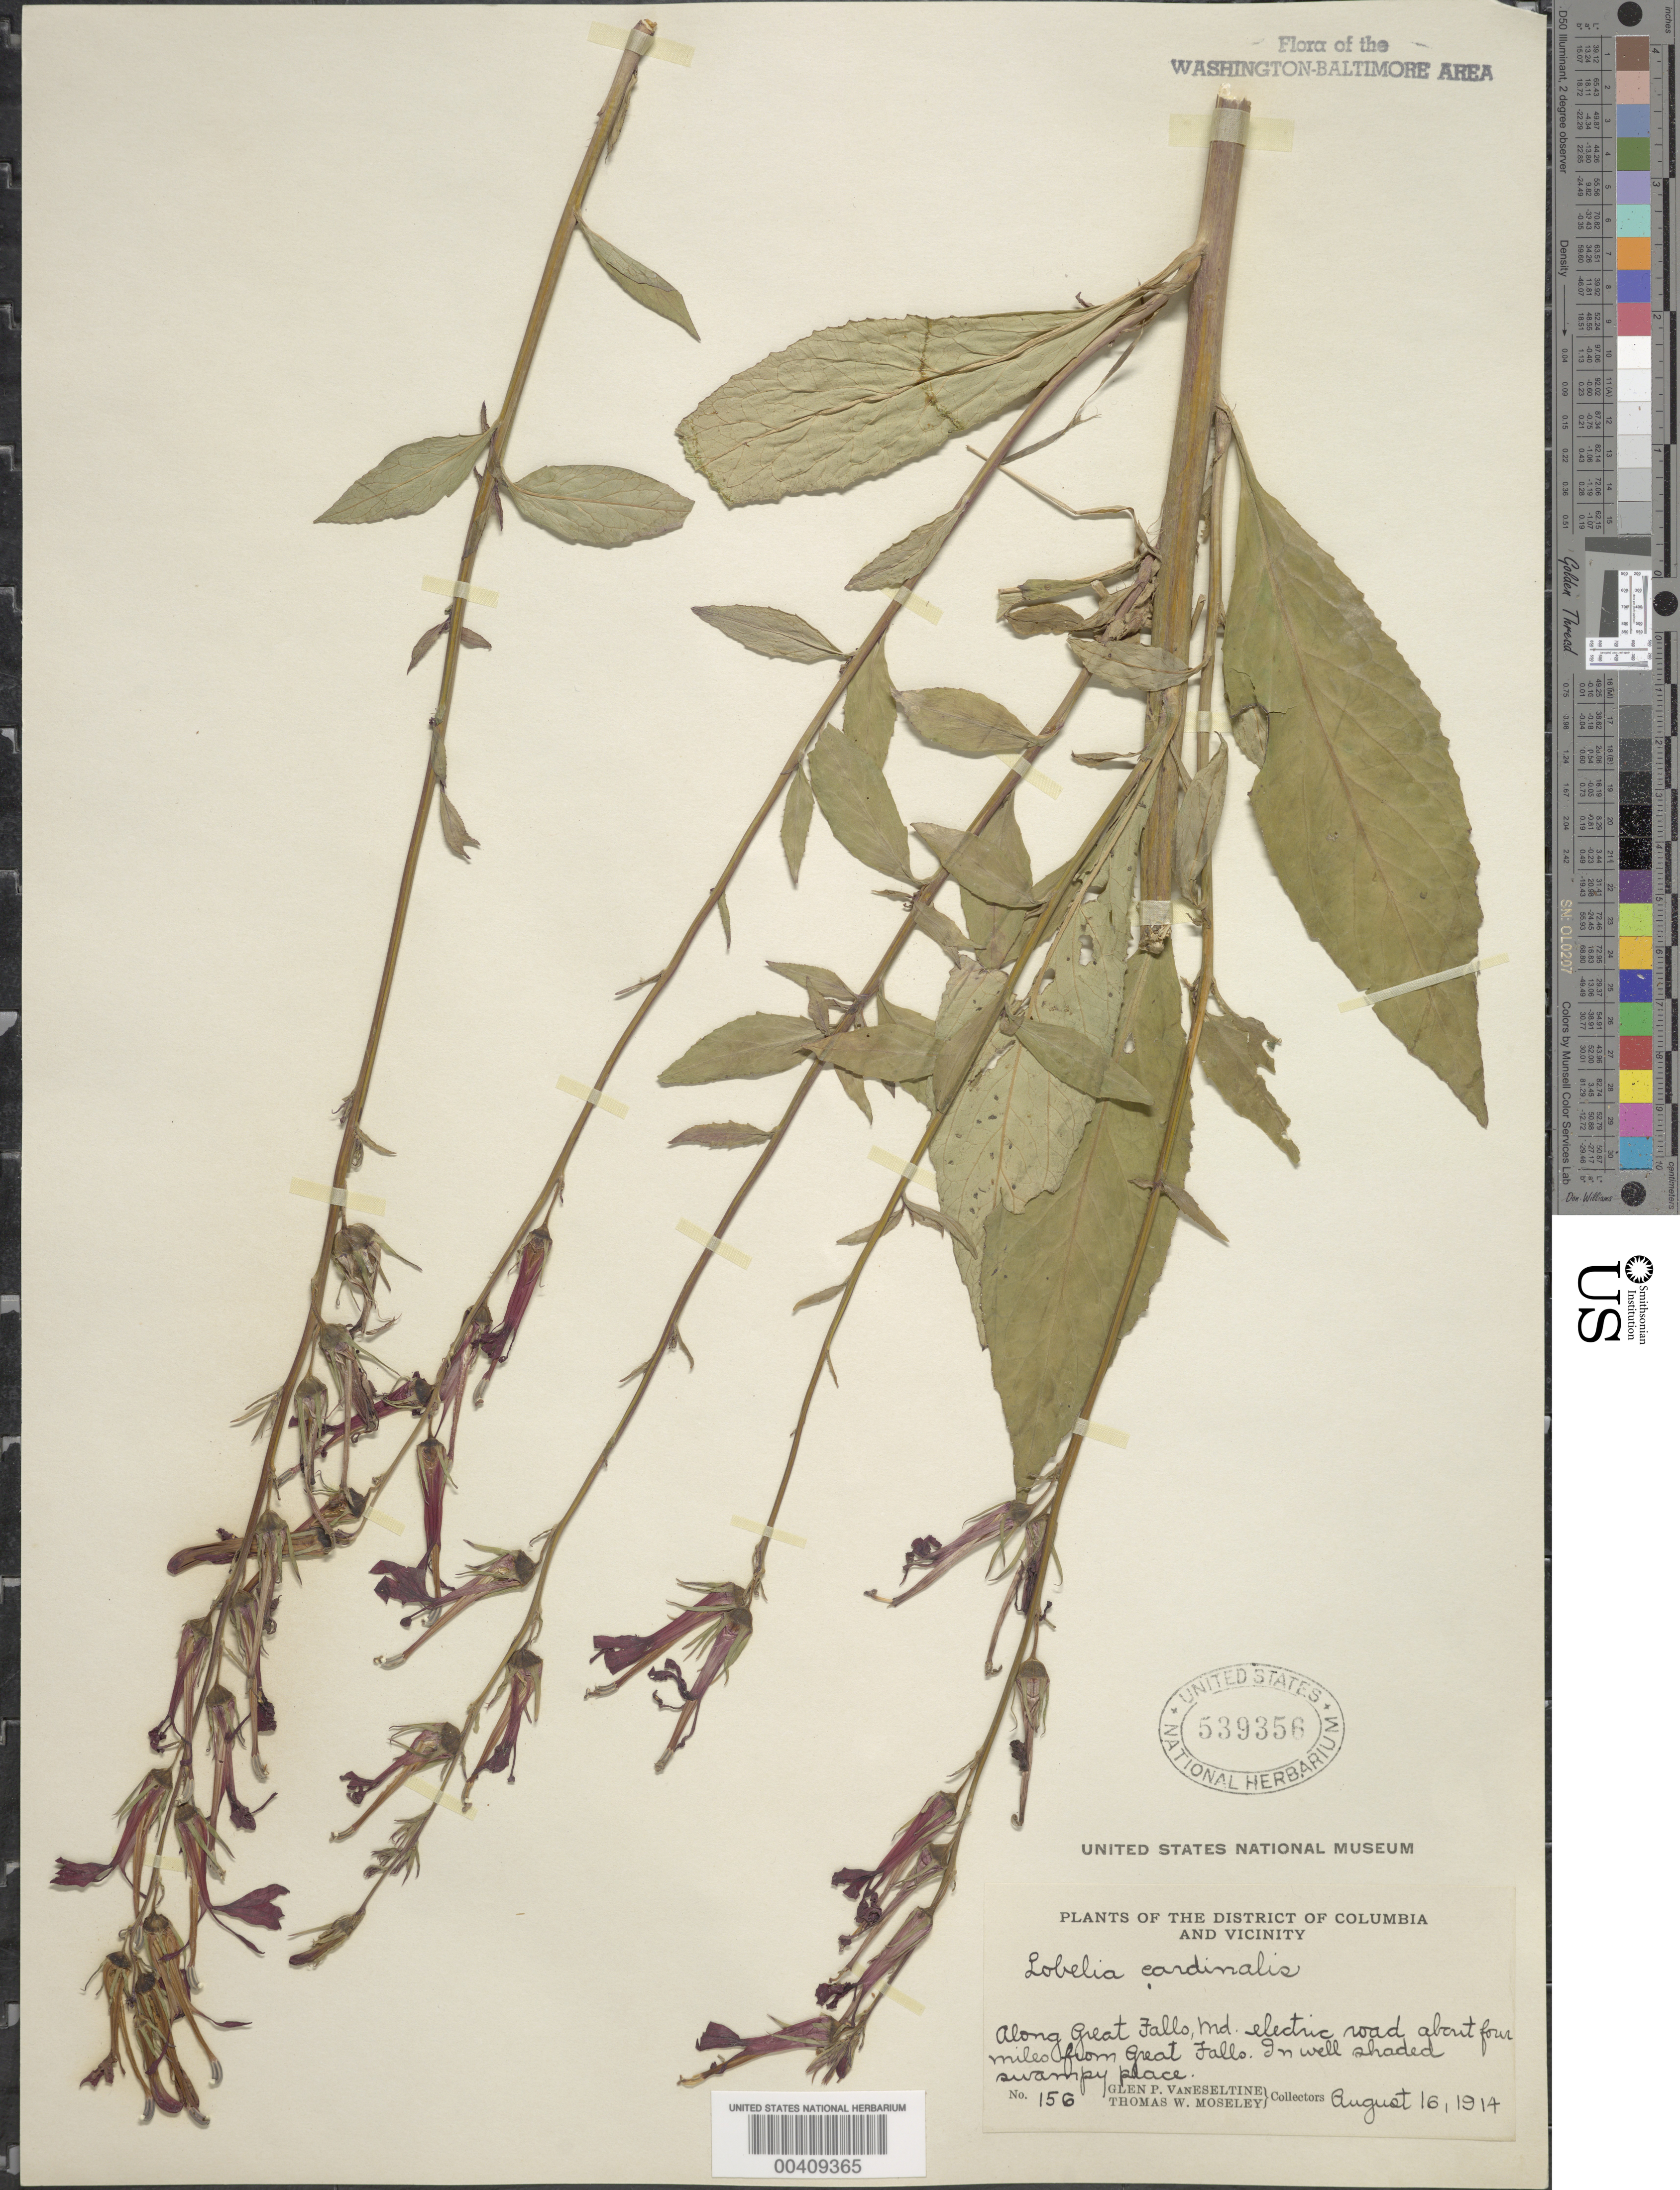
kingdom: Plantae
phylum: Tracheophyta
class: Magnoliopsida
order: Asterales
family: Campanulaceae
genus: Lobelia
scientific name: Lobelia cardinalis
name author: L.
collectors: G. P. Van Eseltine & T. Moseley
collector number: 156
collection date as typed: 16 Aug 1914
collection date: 1914-08-16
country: United States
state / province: Maryland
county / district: Montgomery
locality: Great Falls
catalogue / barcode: US 539356